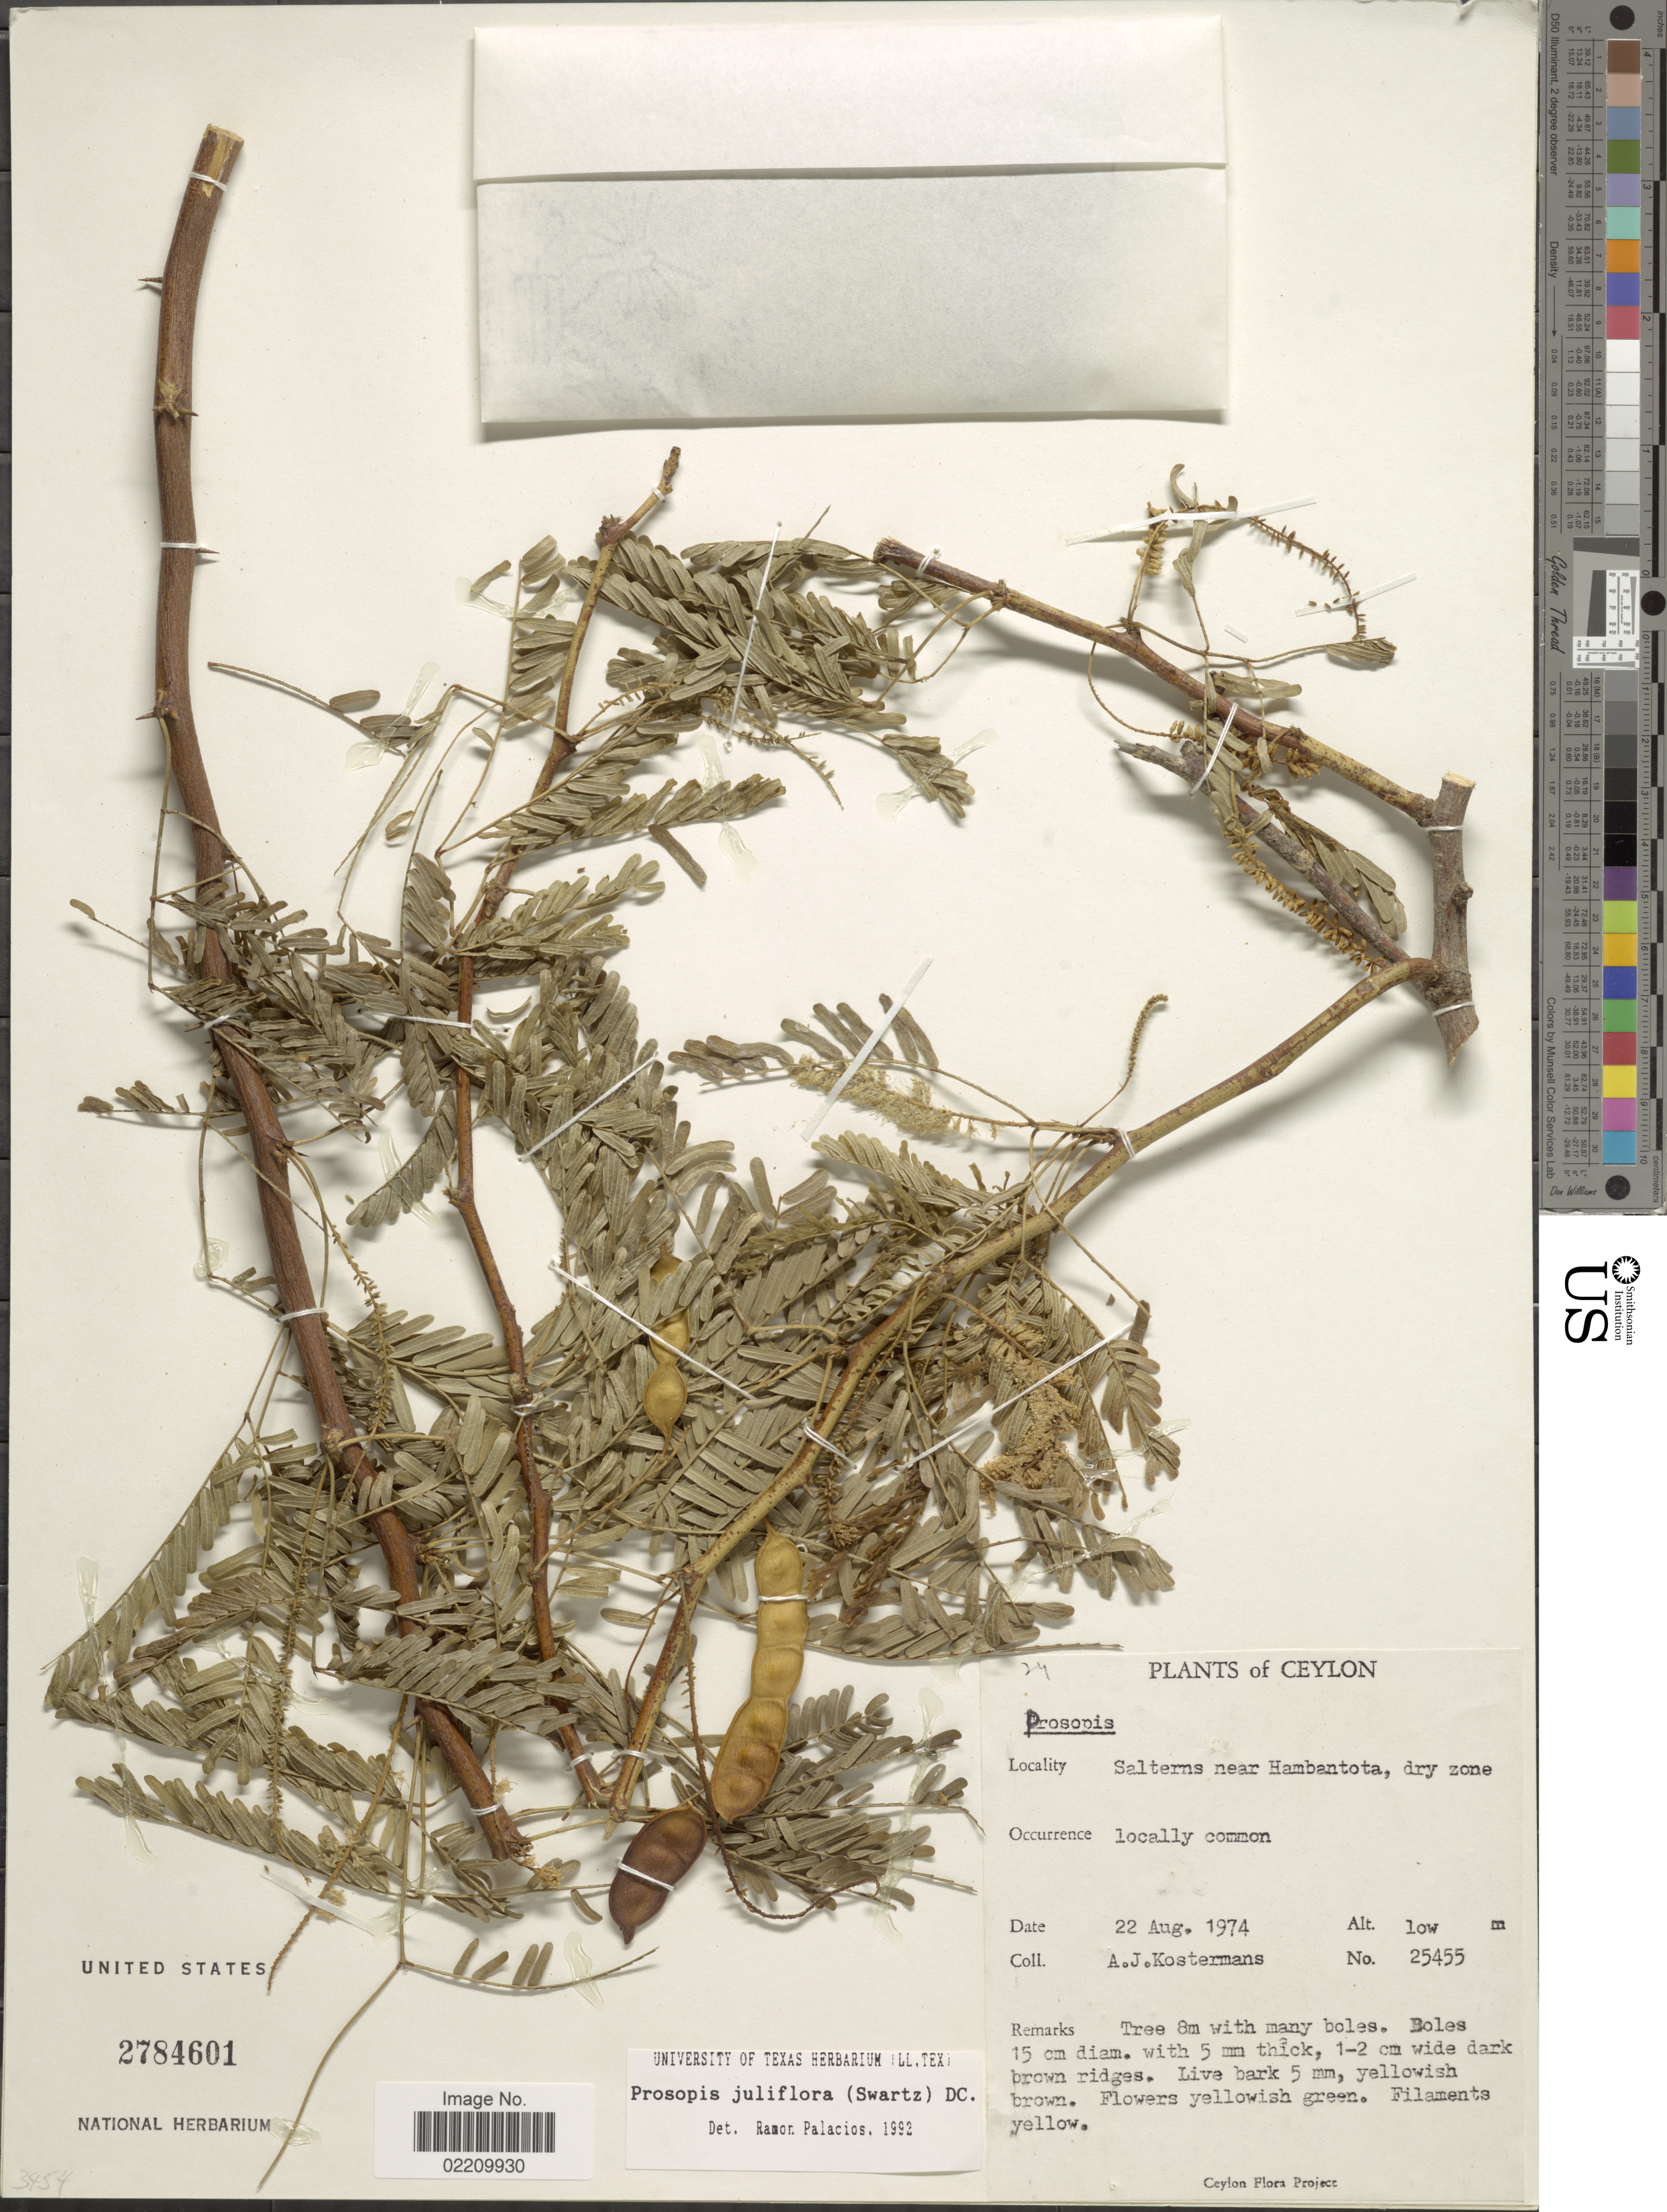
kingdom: Plantae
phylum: Tracheophyta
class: Magnoliopsida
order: Fabales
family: Fabaceae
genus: Neltuma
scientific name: Neltuma juliflora var. juliflora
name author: (Sw.) Raf.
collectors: A. J. G. Kostermans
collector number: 25455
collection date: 1974-08-22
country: Sri Lanka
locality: Ceylon, Salterns near Hambantota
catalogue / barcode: US 2784601